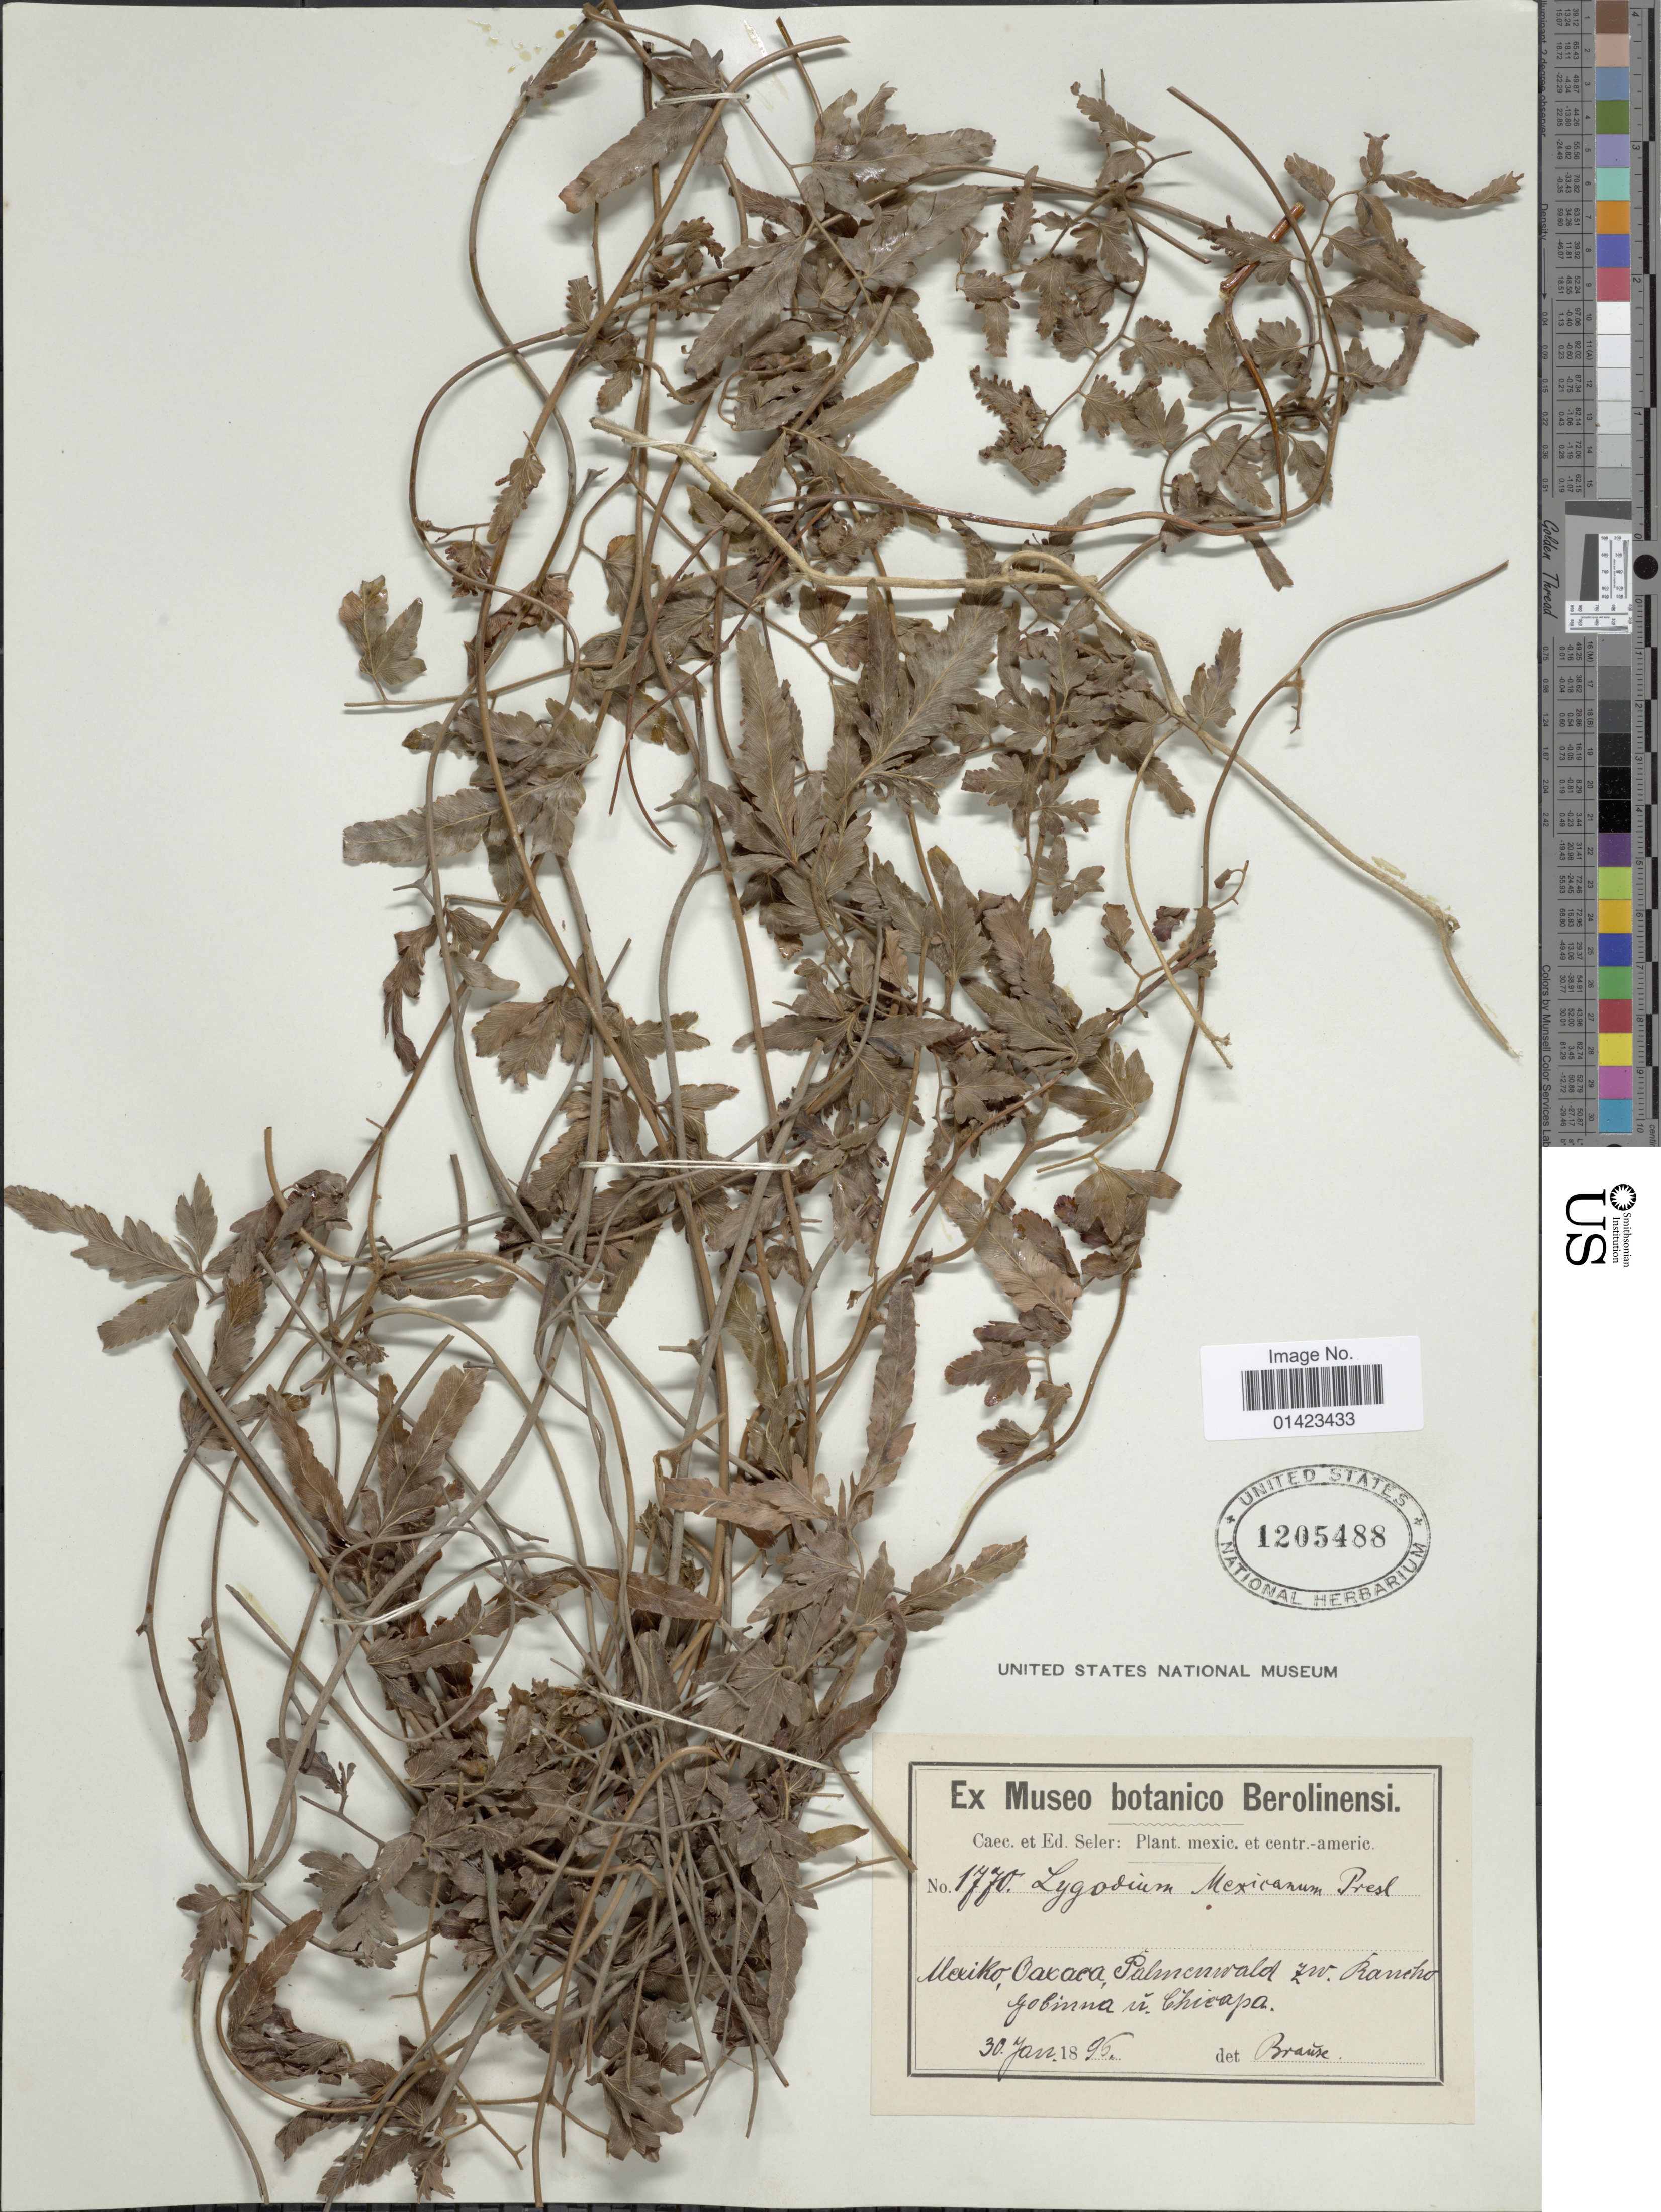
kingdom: Plantae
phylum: Tracheophyta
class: Polypodiopsida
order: Schizaeales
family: Lygodiaceae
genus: Lygodium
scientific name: Lygodium venustum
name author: Sw.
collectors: -. Seler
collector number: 1770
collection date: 1895-01-30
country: Mexico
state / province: Oaxaca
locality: Mexiko, Oaxaca, Palmenwald zw. Rancho Gobinha u. Chicapa [interpreted]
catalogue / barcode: US 1205488